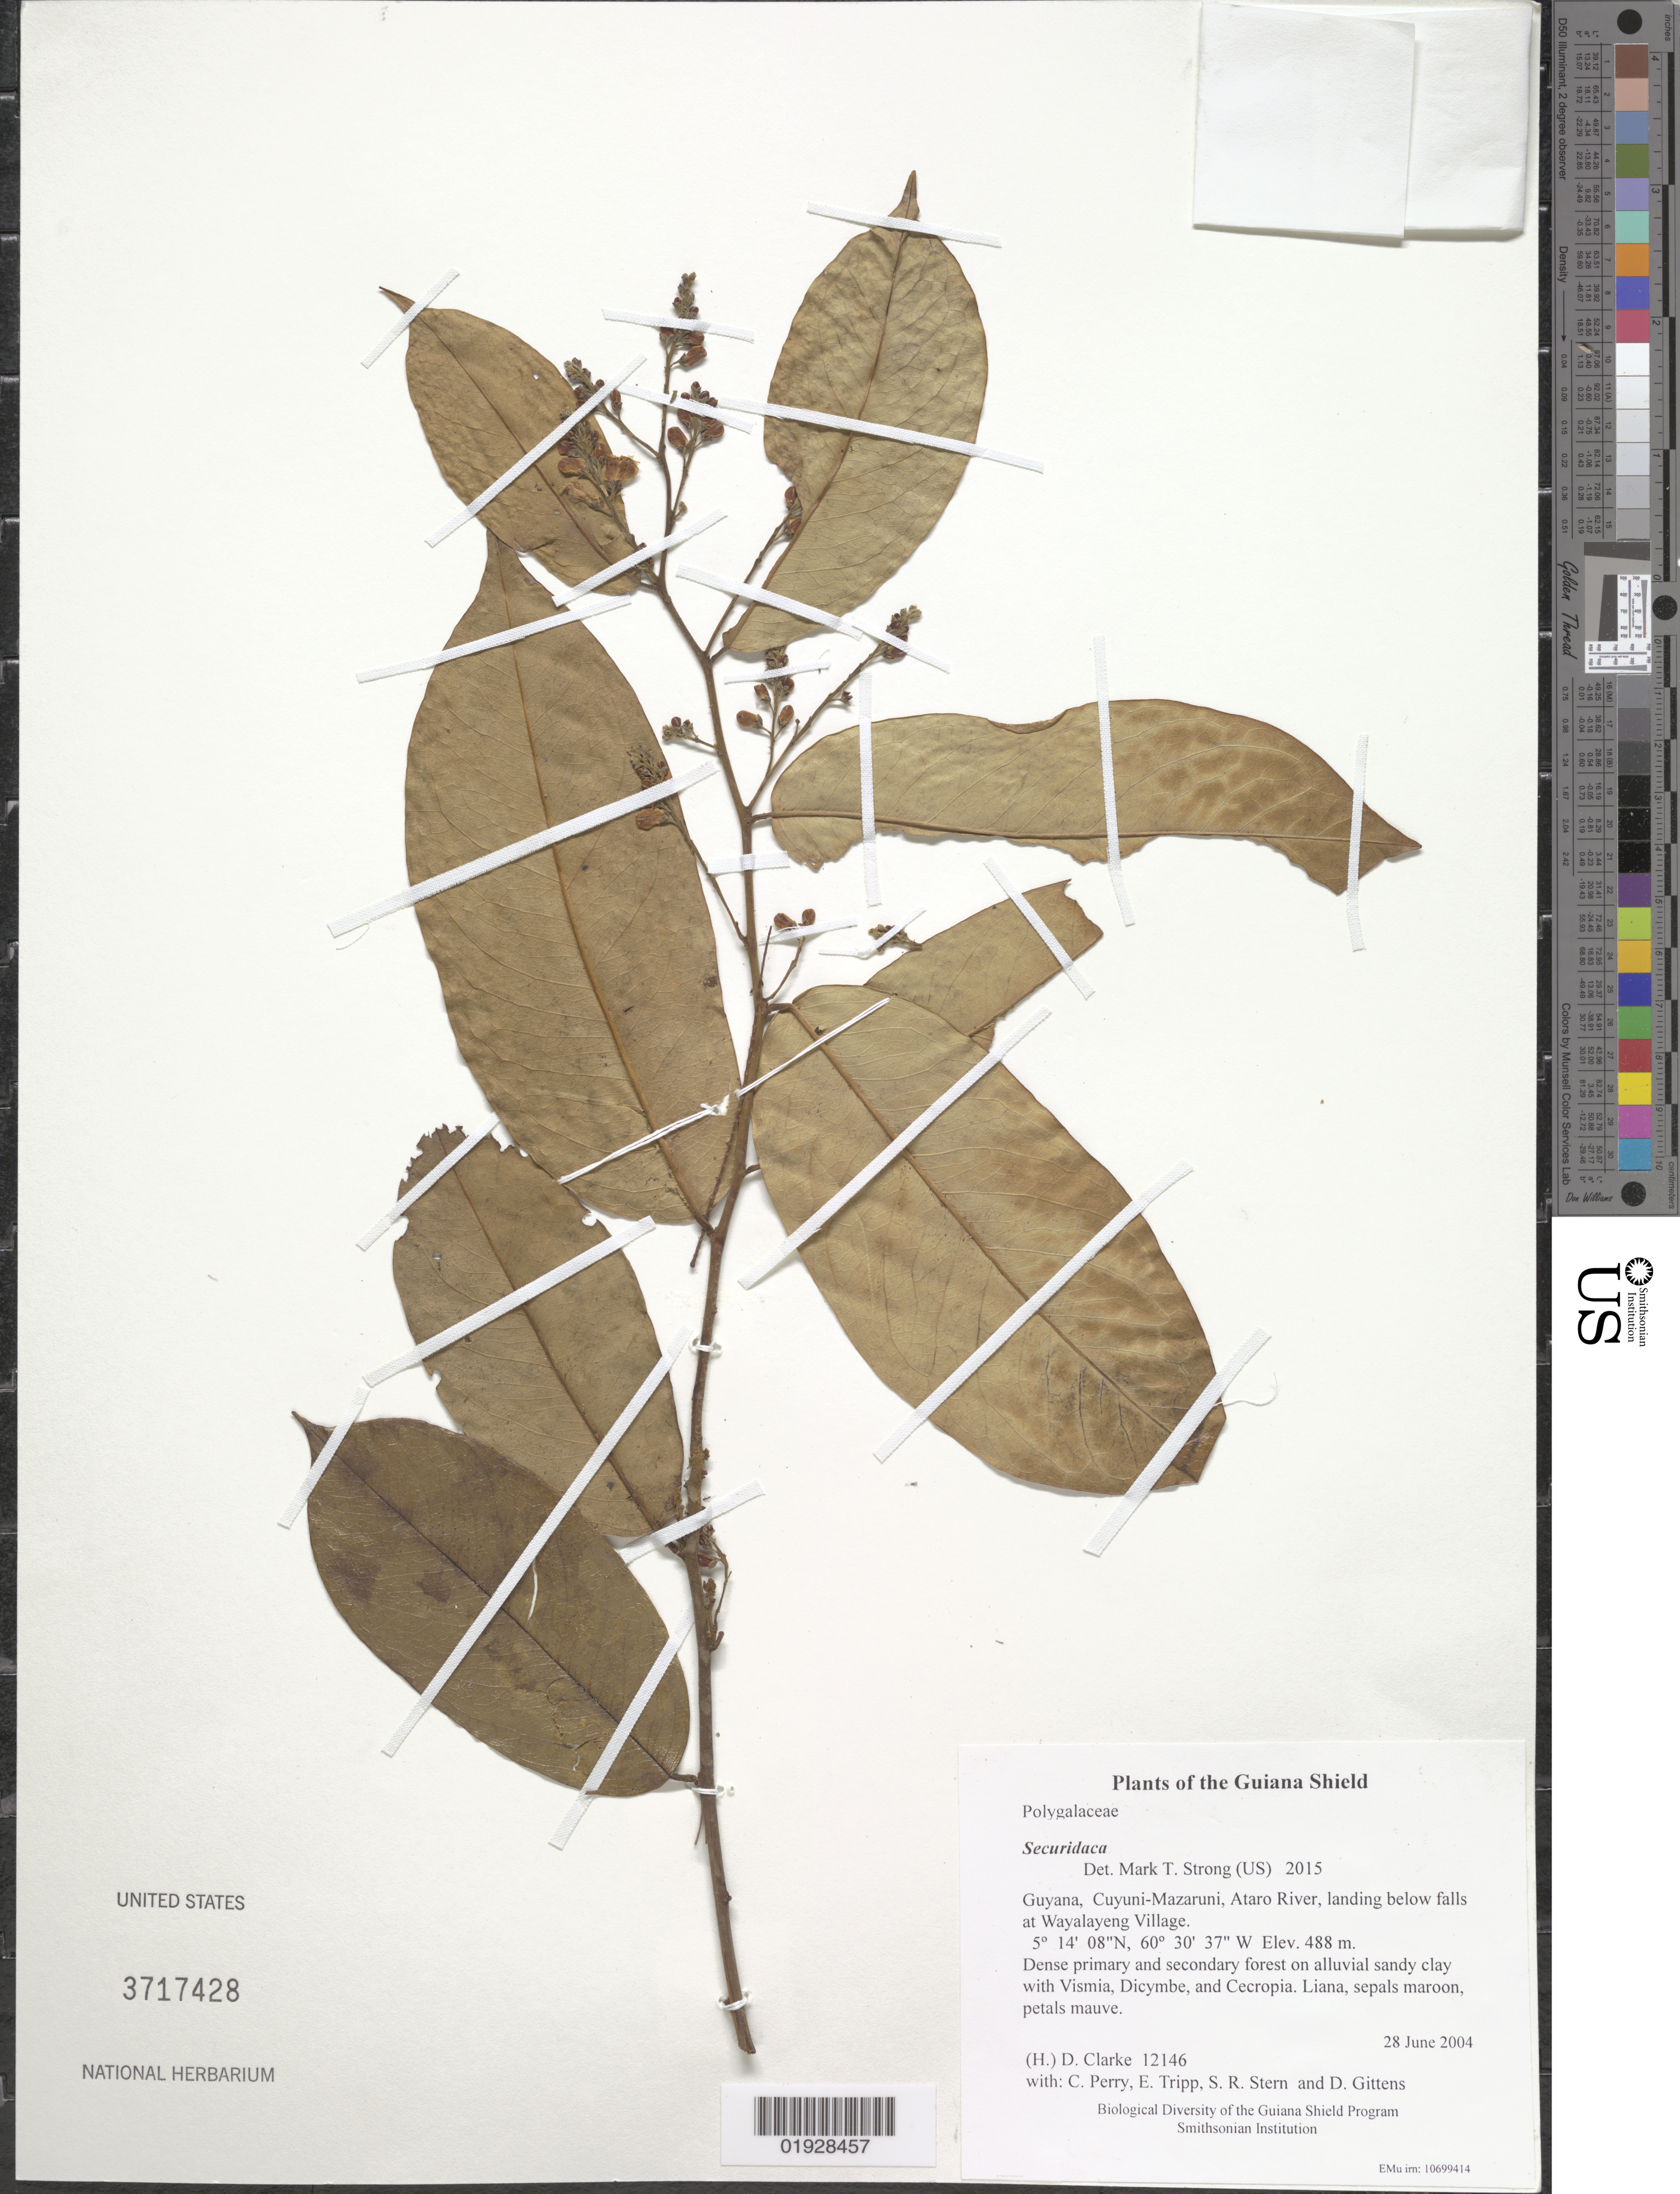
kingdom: Plantae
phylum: Tracheophyta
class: Magnoliopsida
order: Fabales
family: Polygalaceae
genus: Securidaca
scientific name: Securidaca sp.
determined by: Strong, M. T., (US), Smithsonian Institution - National Museum of Natural History (UNITED STATES)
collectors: H. D. Clarke, C. Perry, E. Tripp, S. R. Stern & D. Gittens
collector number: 12146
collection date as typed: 28 June 2004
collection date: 2004-06-28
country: Guyana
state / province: Cuyuni-Mazaruni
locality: Ataro River, landing below falls at Wayalayeng Village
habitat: Dense primary and secondary forest on alluvial sandy clay with Vismia, Dicymbe, and Cecropia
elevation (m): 488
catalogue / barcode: US 3717428